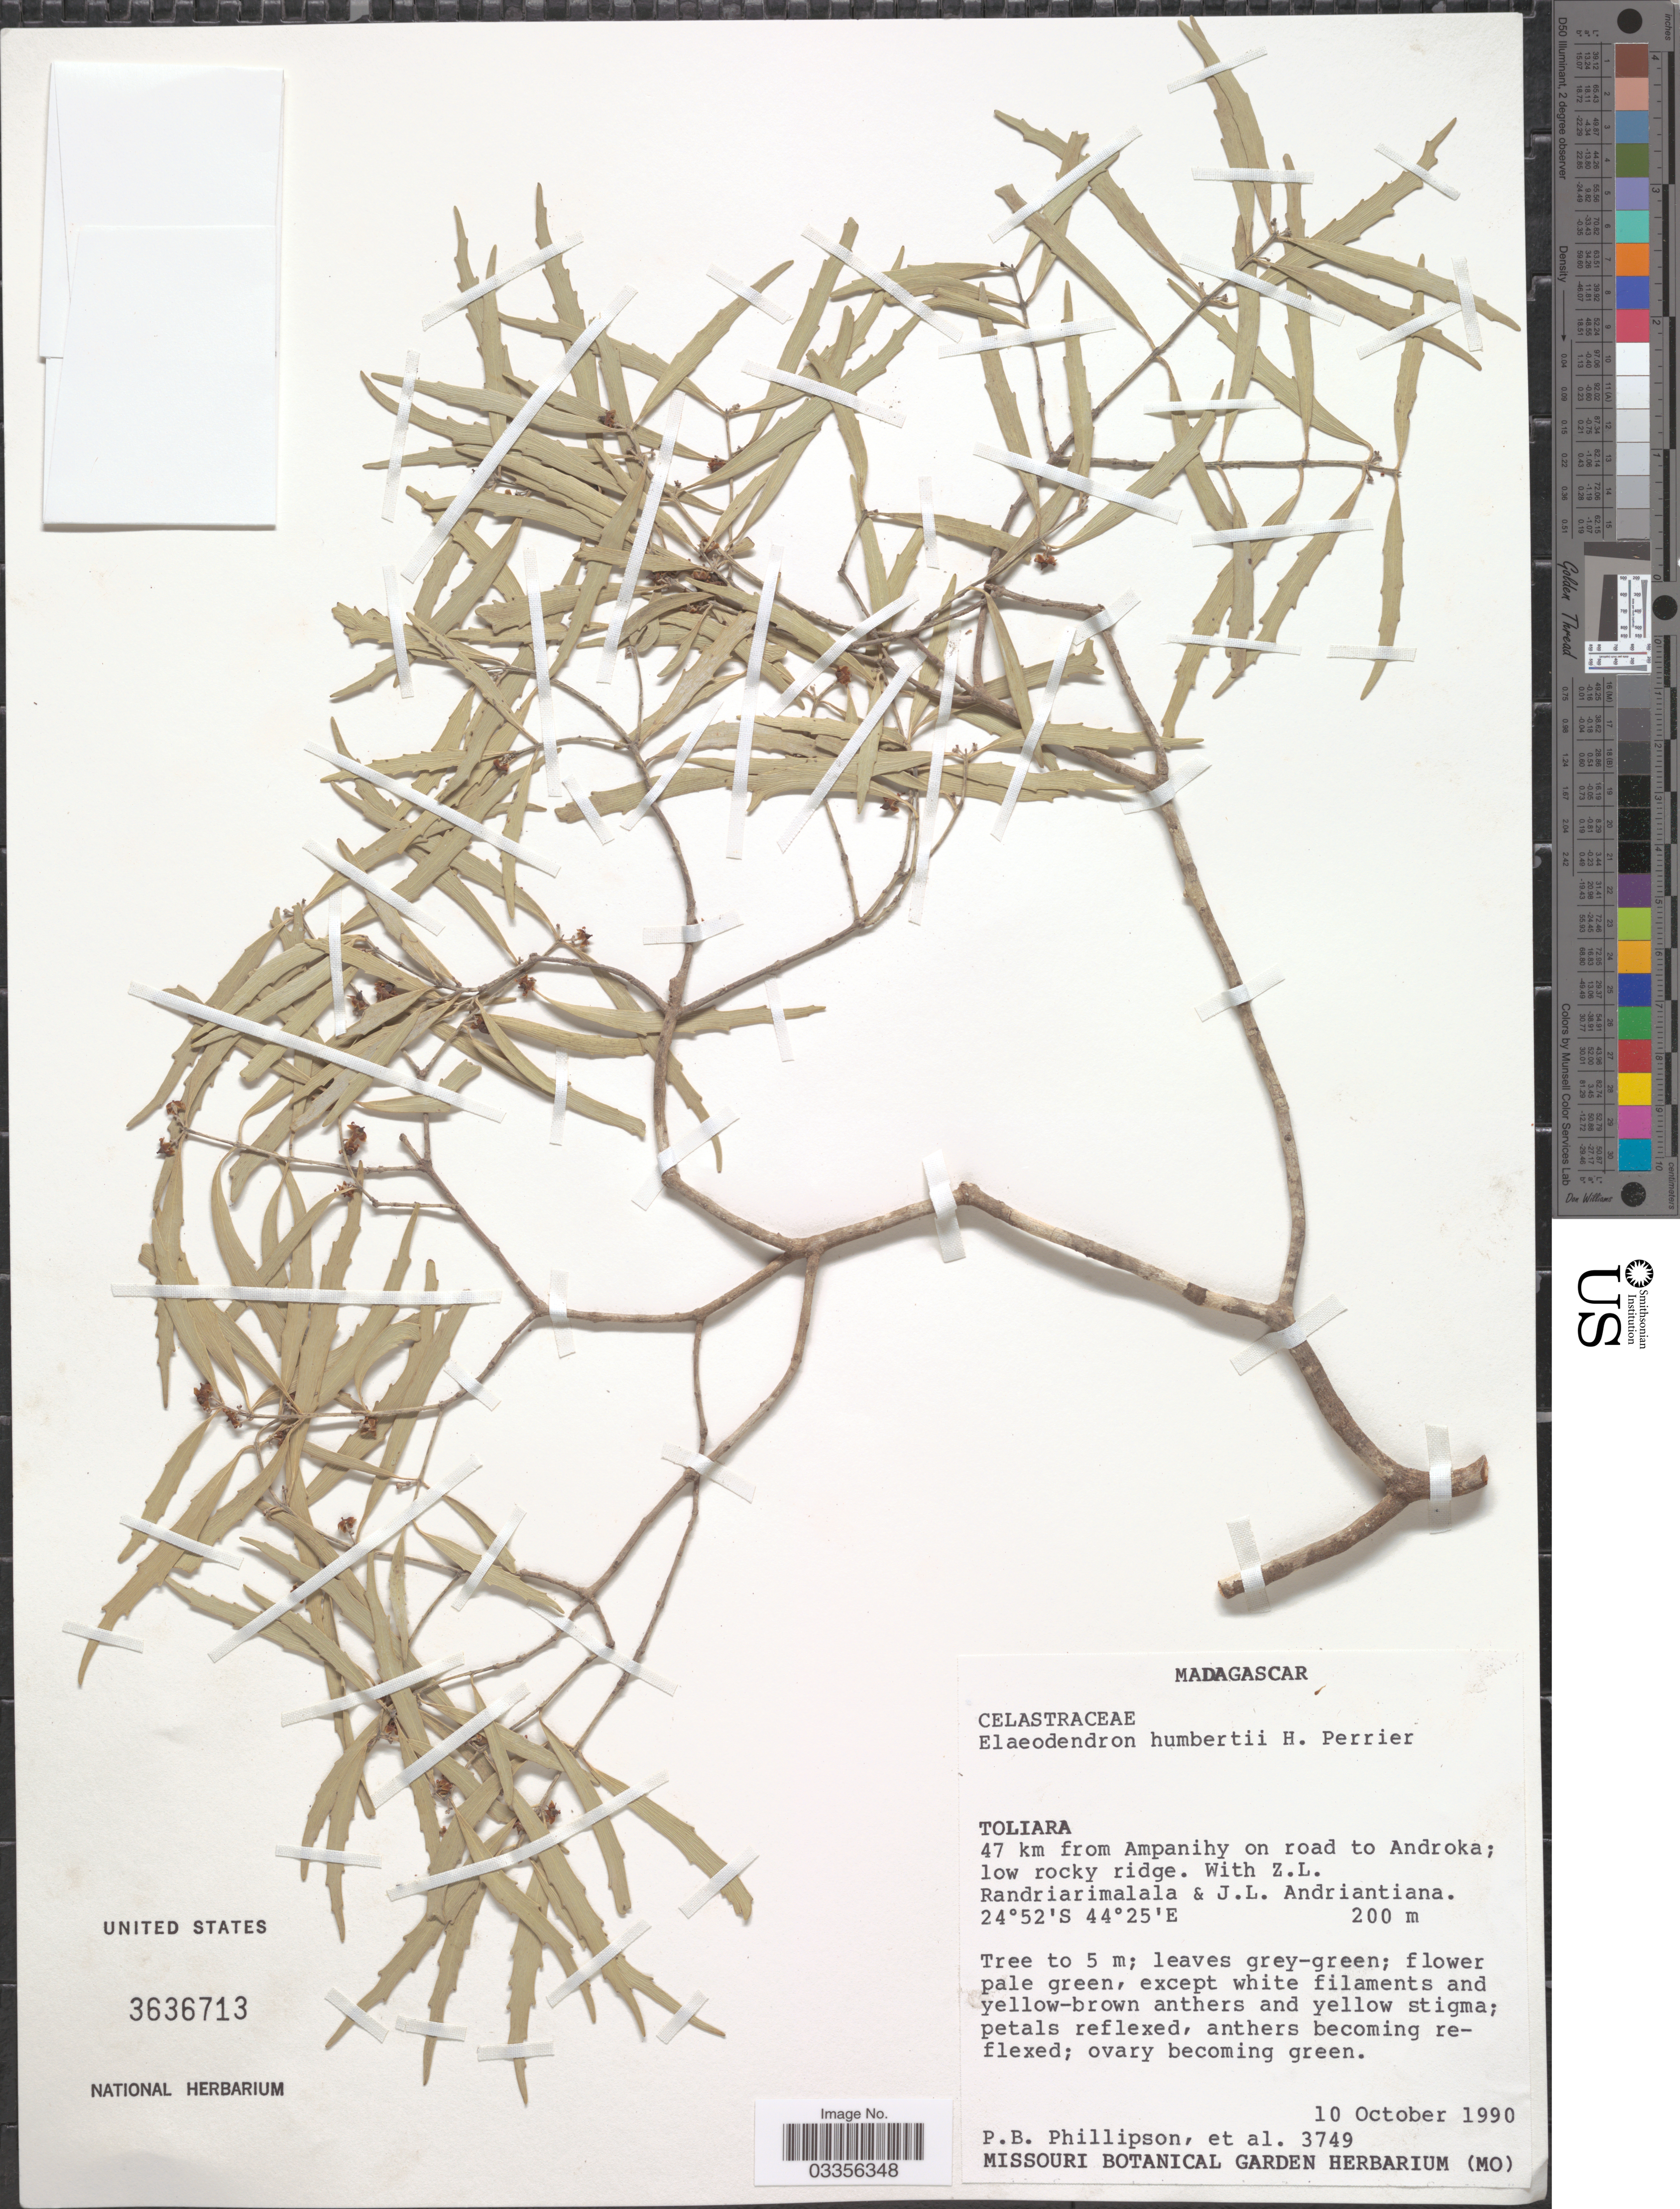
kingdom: Plantae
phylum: Tracheophyta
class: Magnoliopsida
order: Celastrales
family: Celastraceae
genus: Elaeodendron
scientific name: Elaeodendron humbertii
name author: H. Perrier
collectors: P. B. Phillipson, Z. Randriarimalala & J. Andriantiana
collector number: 3749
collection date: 1990-10-10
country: Madagascar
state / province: Atsimo-Andrefana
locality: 47 km from Ampanihy on road to Androka.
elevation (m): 200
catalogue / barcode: US 3636713